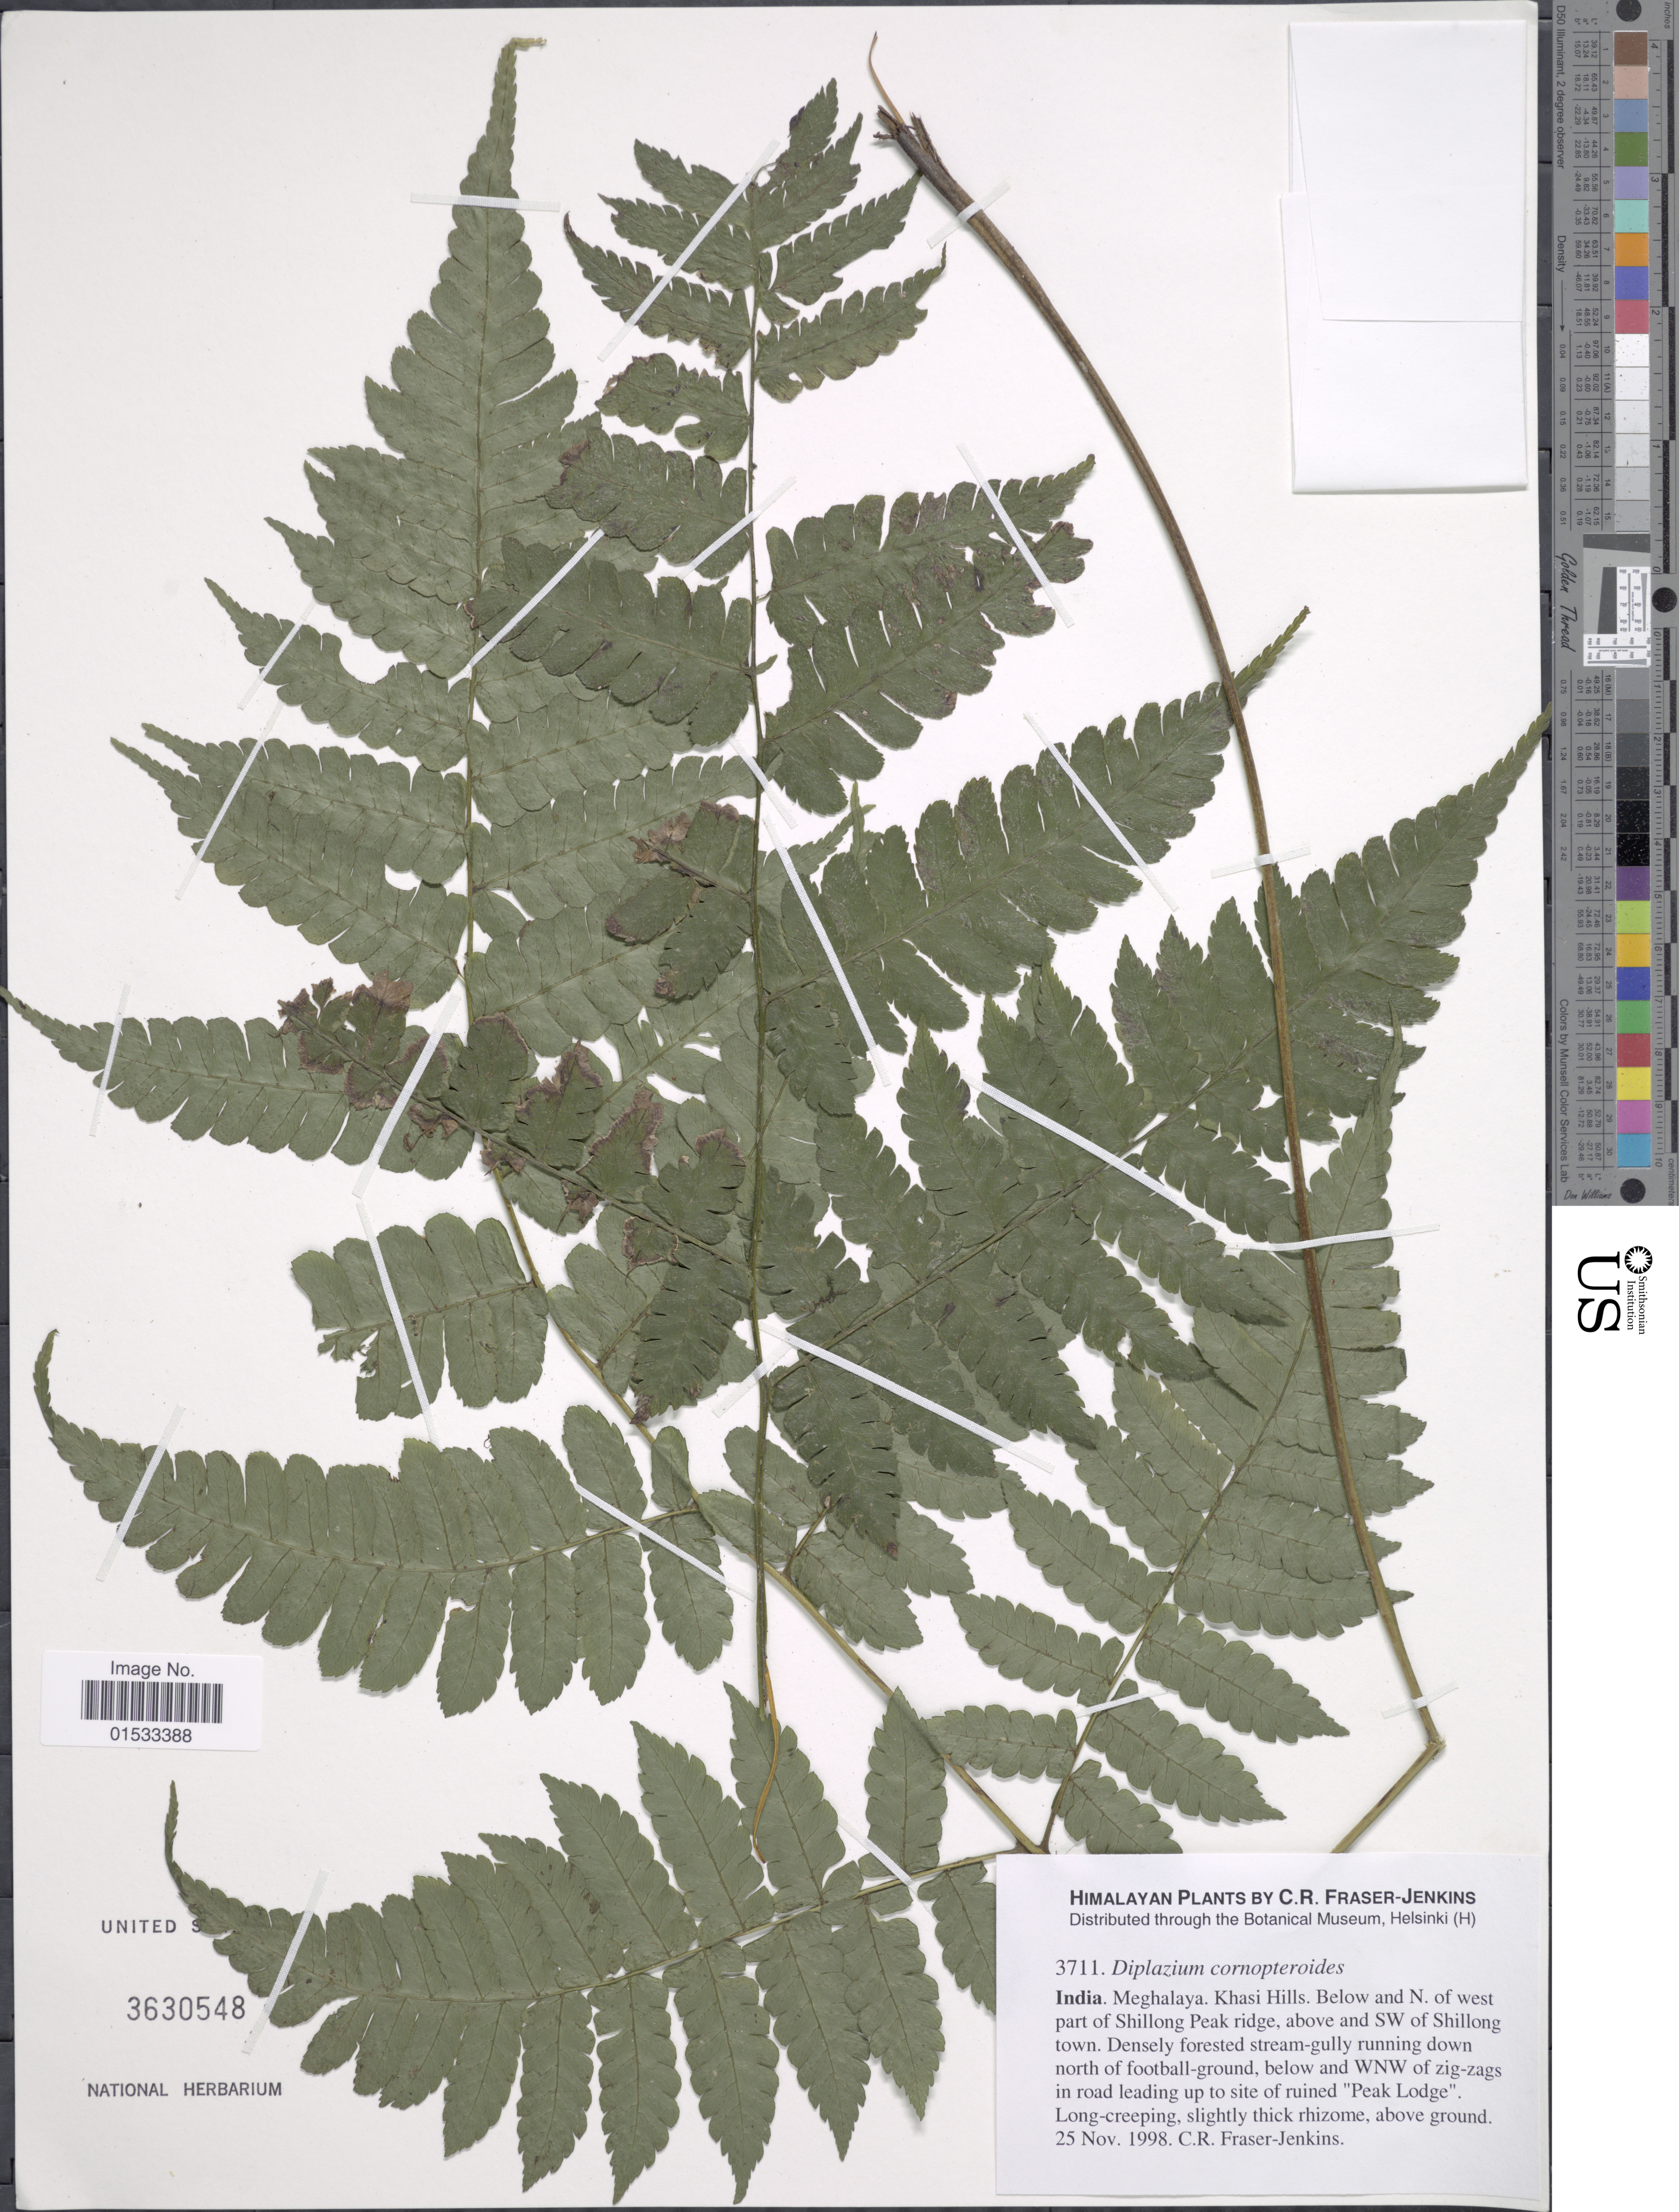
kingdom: Plantae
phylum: Tracheophyta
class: Polypodiopsida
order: Polypodiales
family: Athyriaceae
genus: Diplazium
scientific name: Diplazium cornopteroides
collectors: C. R. Fraser-Jenkins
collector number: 3711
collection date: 1998-11-25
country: India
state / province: Meghalaya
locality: Khasi Hills, below and N. of west part of Shillong Peak ridge, above and SW of Shillong town. Densely forested stream-gully running down north of football-ground, below and WNW of zig-zags in road leading up to site of ruined "Peak Lodge".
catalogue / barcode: US 3630548